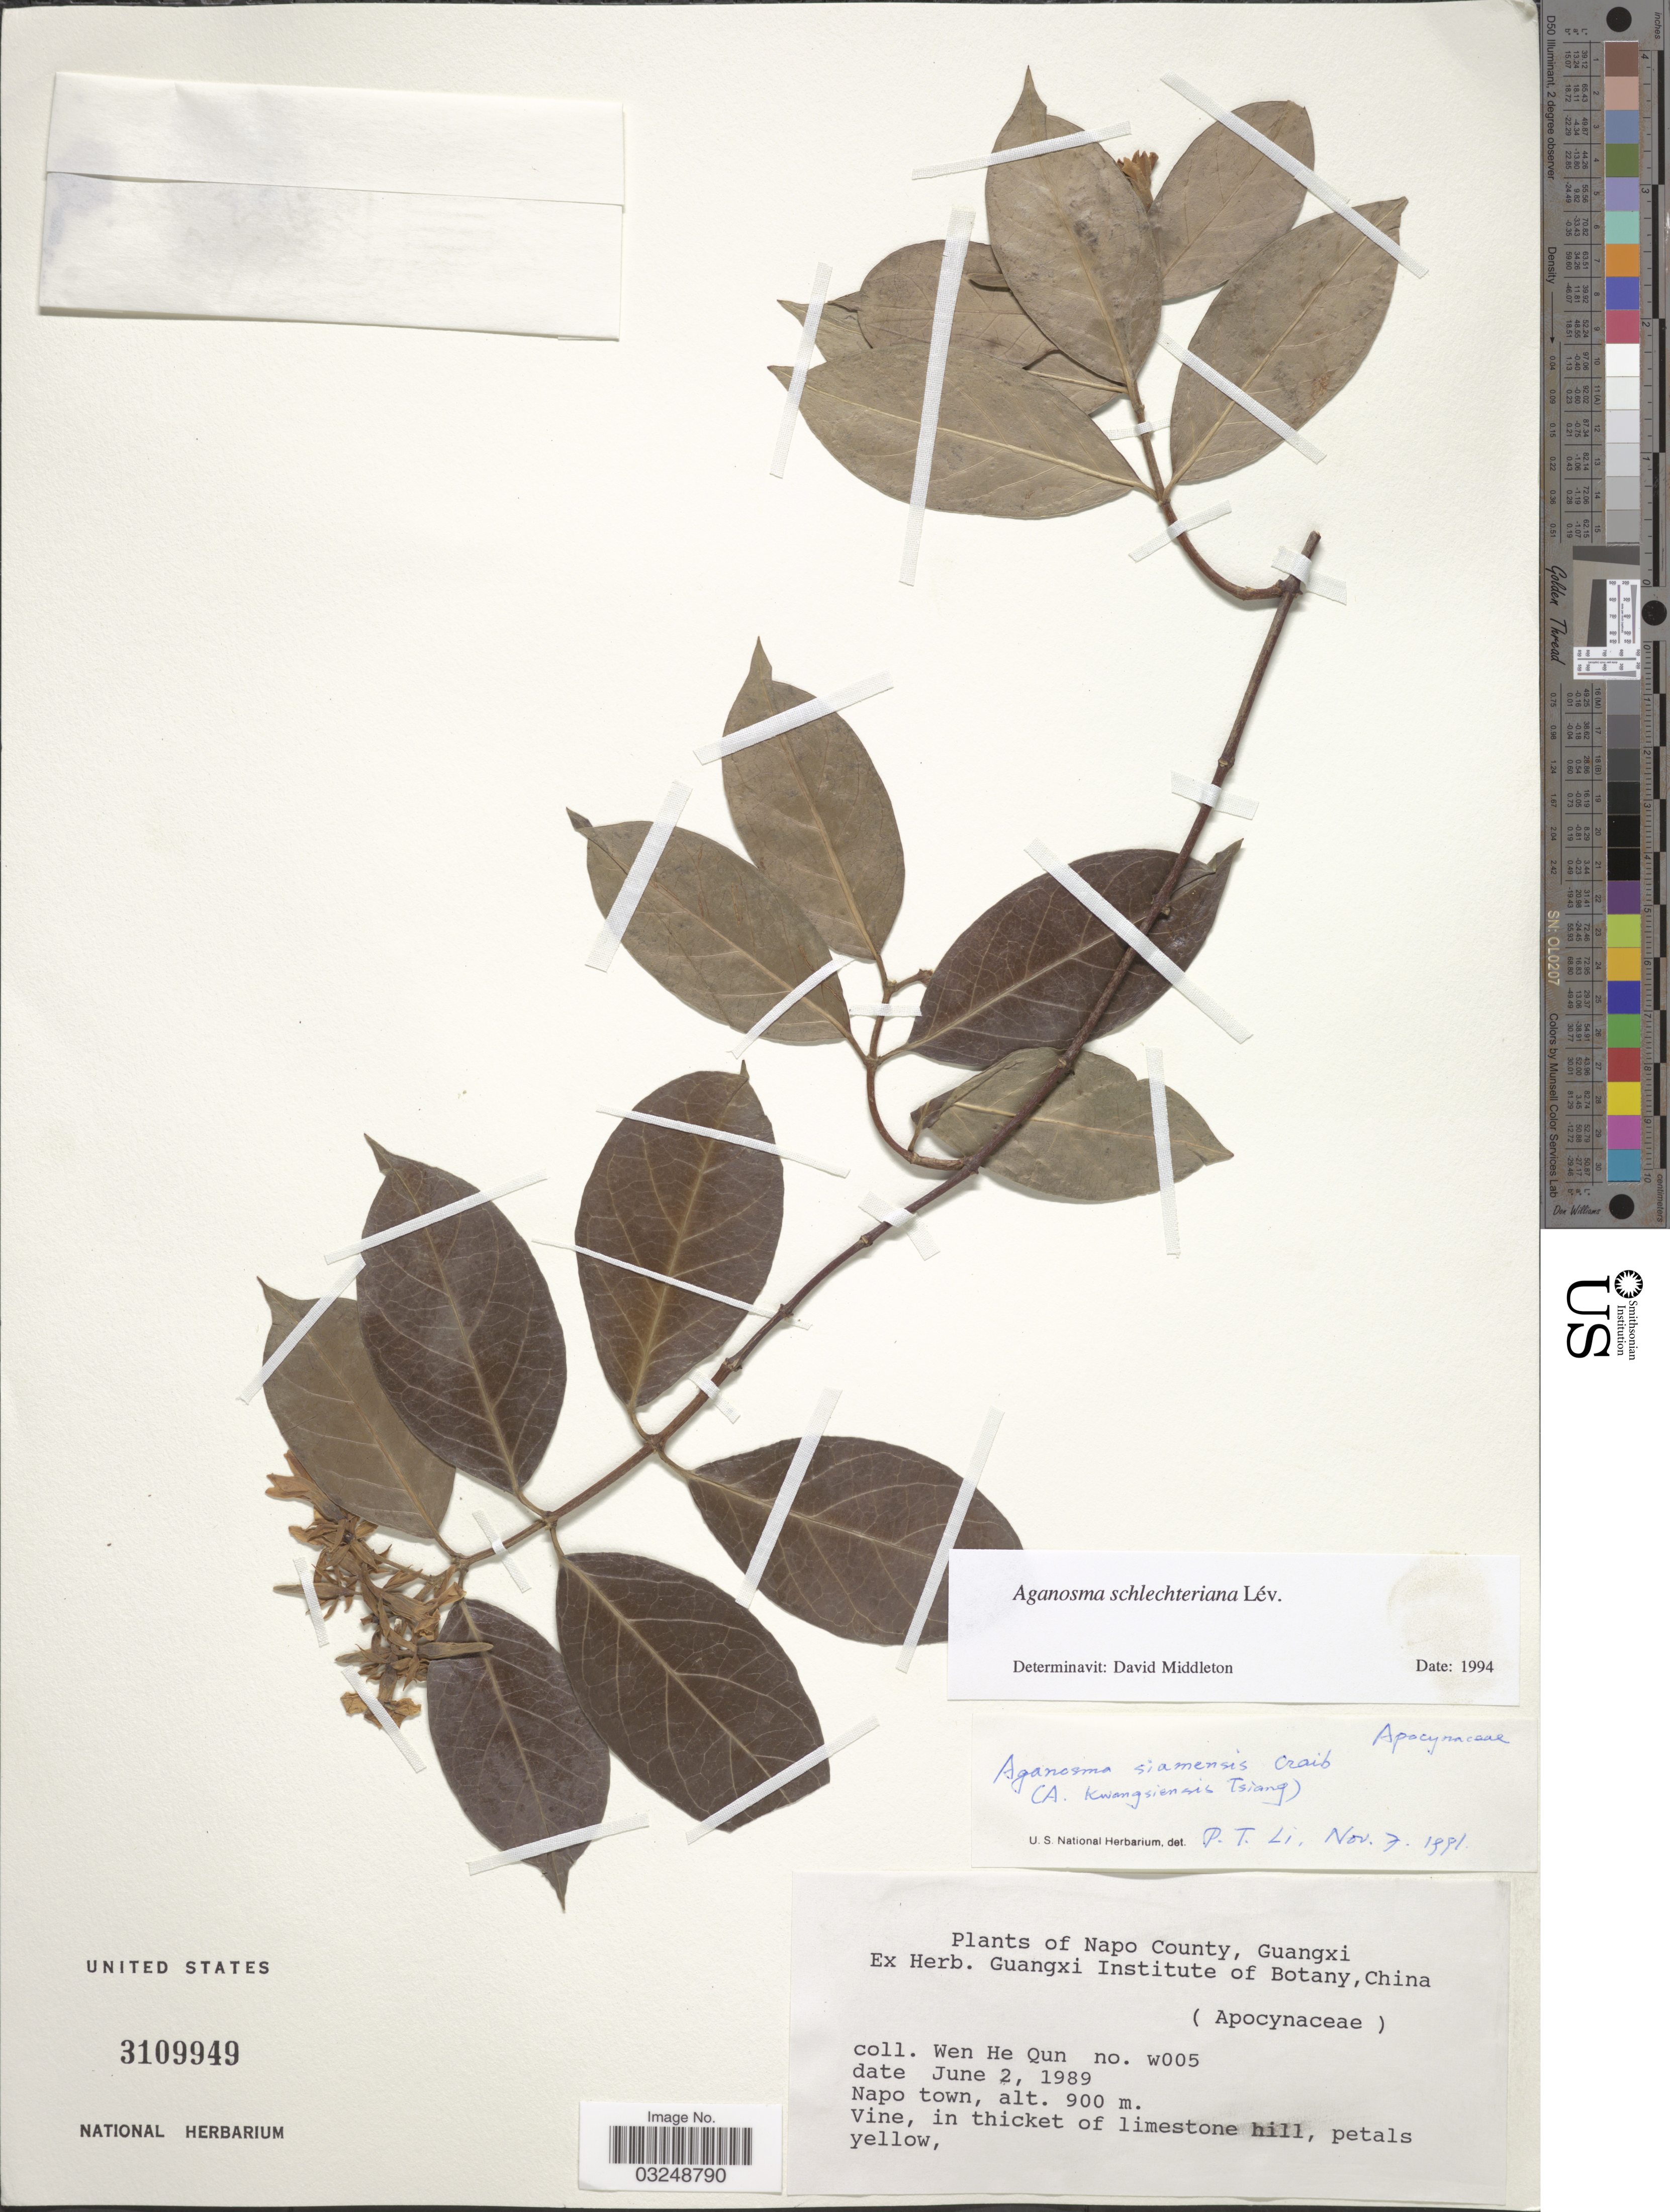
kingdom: Plantae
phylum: Tracheophyta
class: Magnoliopsida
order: Gentianales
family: Apocynaceae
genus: Aganosma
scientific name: Aganosma schlechteriana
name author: H. Lév.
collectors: H. Wen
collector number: W005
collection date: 1989-06-02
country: China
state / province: Guangxi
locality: Napo County, Napo town.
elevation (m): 900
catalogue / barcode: US 3109949